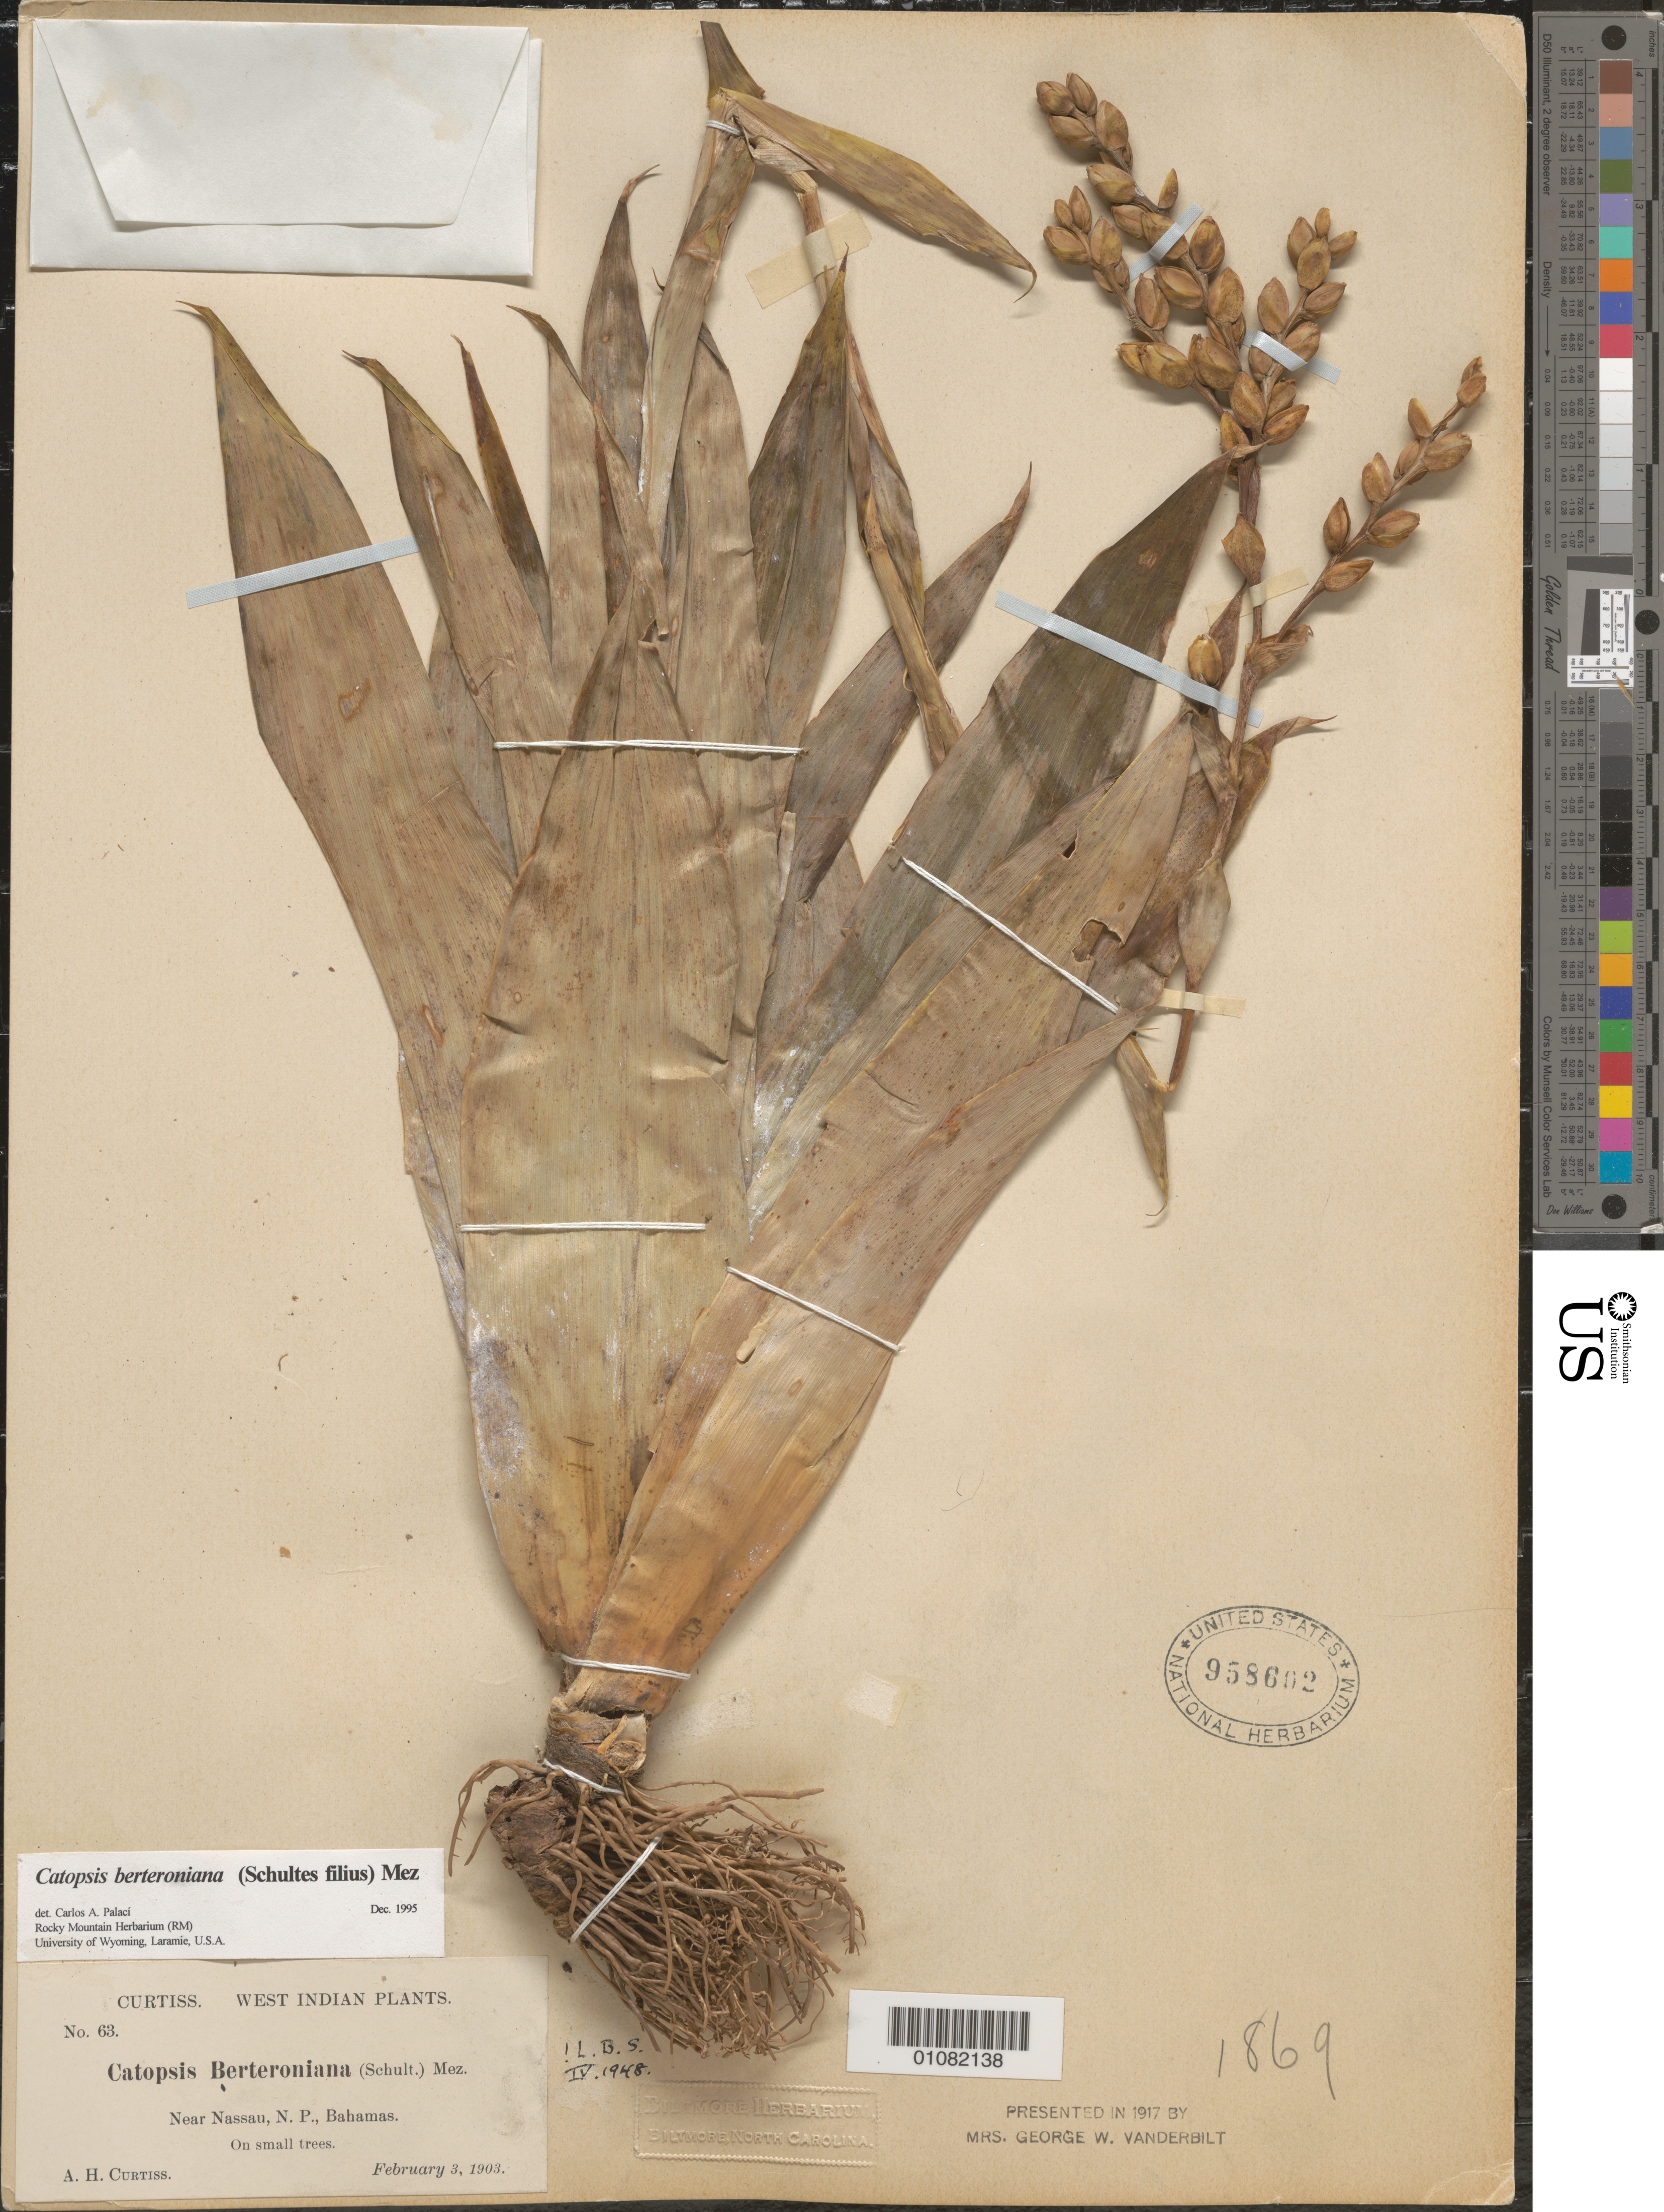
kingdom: Plantae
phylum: Tracheophyta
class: Liliopsida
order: Poales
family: Bromeliaceae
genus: Catopsis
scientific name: Catopsis berteroniana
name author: (Schult. & Schult. f.) Mez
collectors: A. H. Curtiss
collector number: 63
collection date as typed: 03 Feb 1903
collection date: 1903-02-03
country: Bahamas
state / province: New Providence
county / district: Nassau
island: New Providence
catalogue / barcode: US 958602